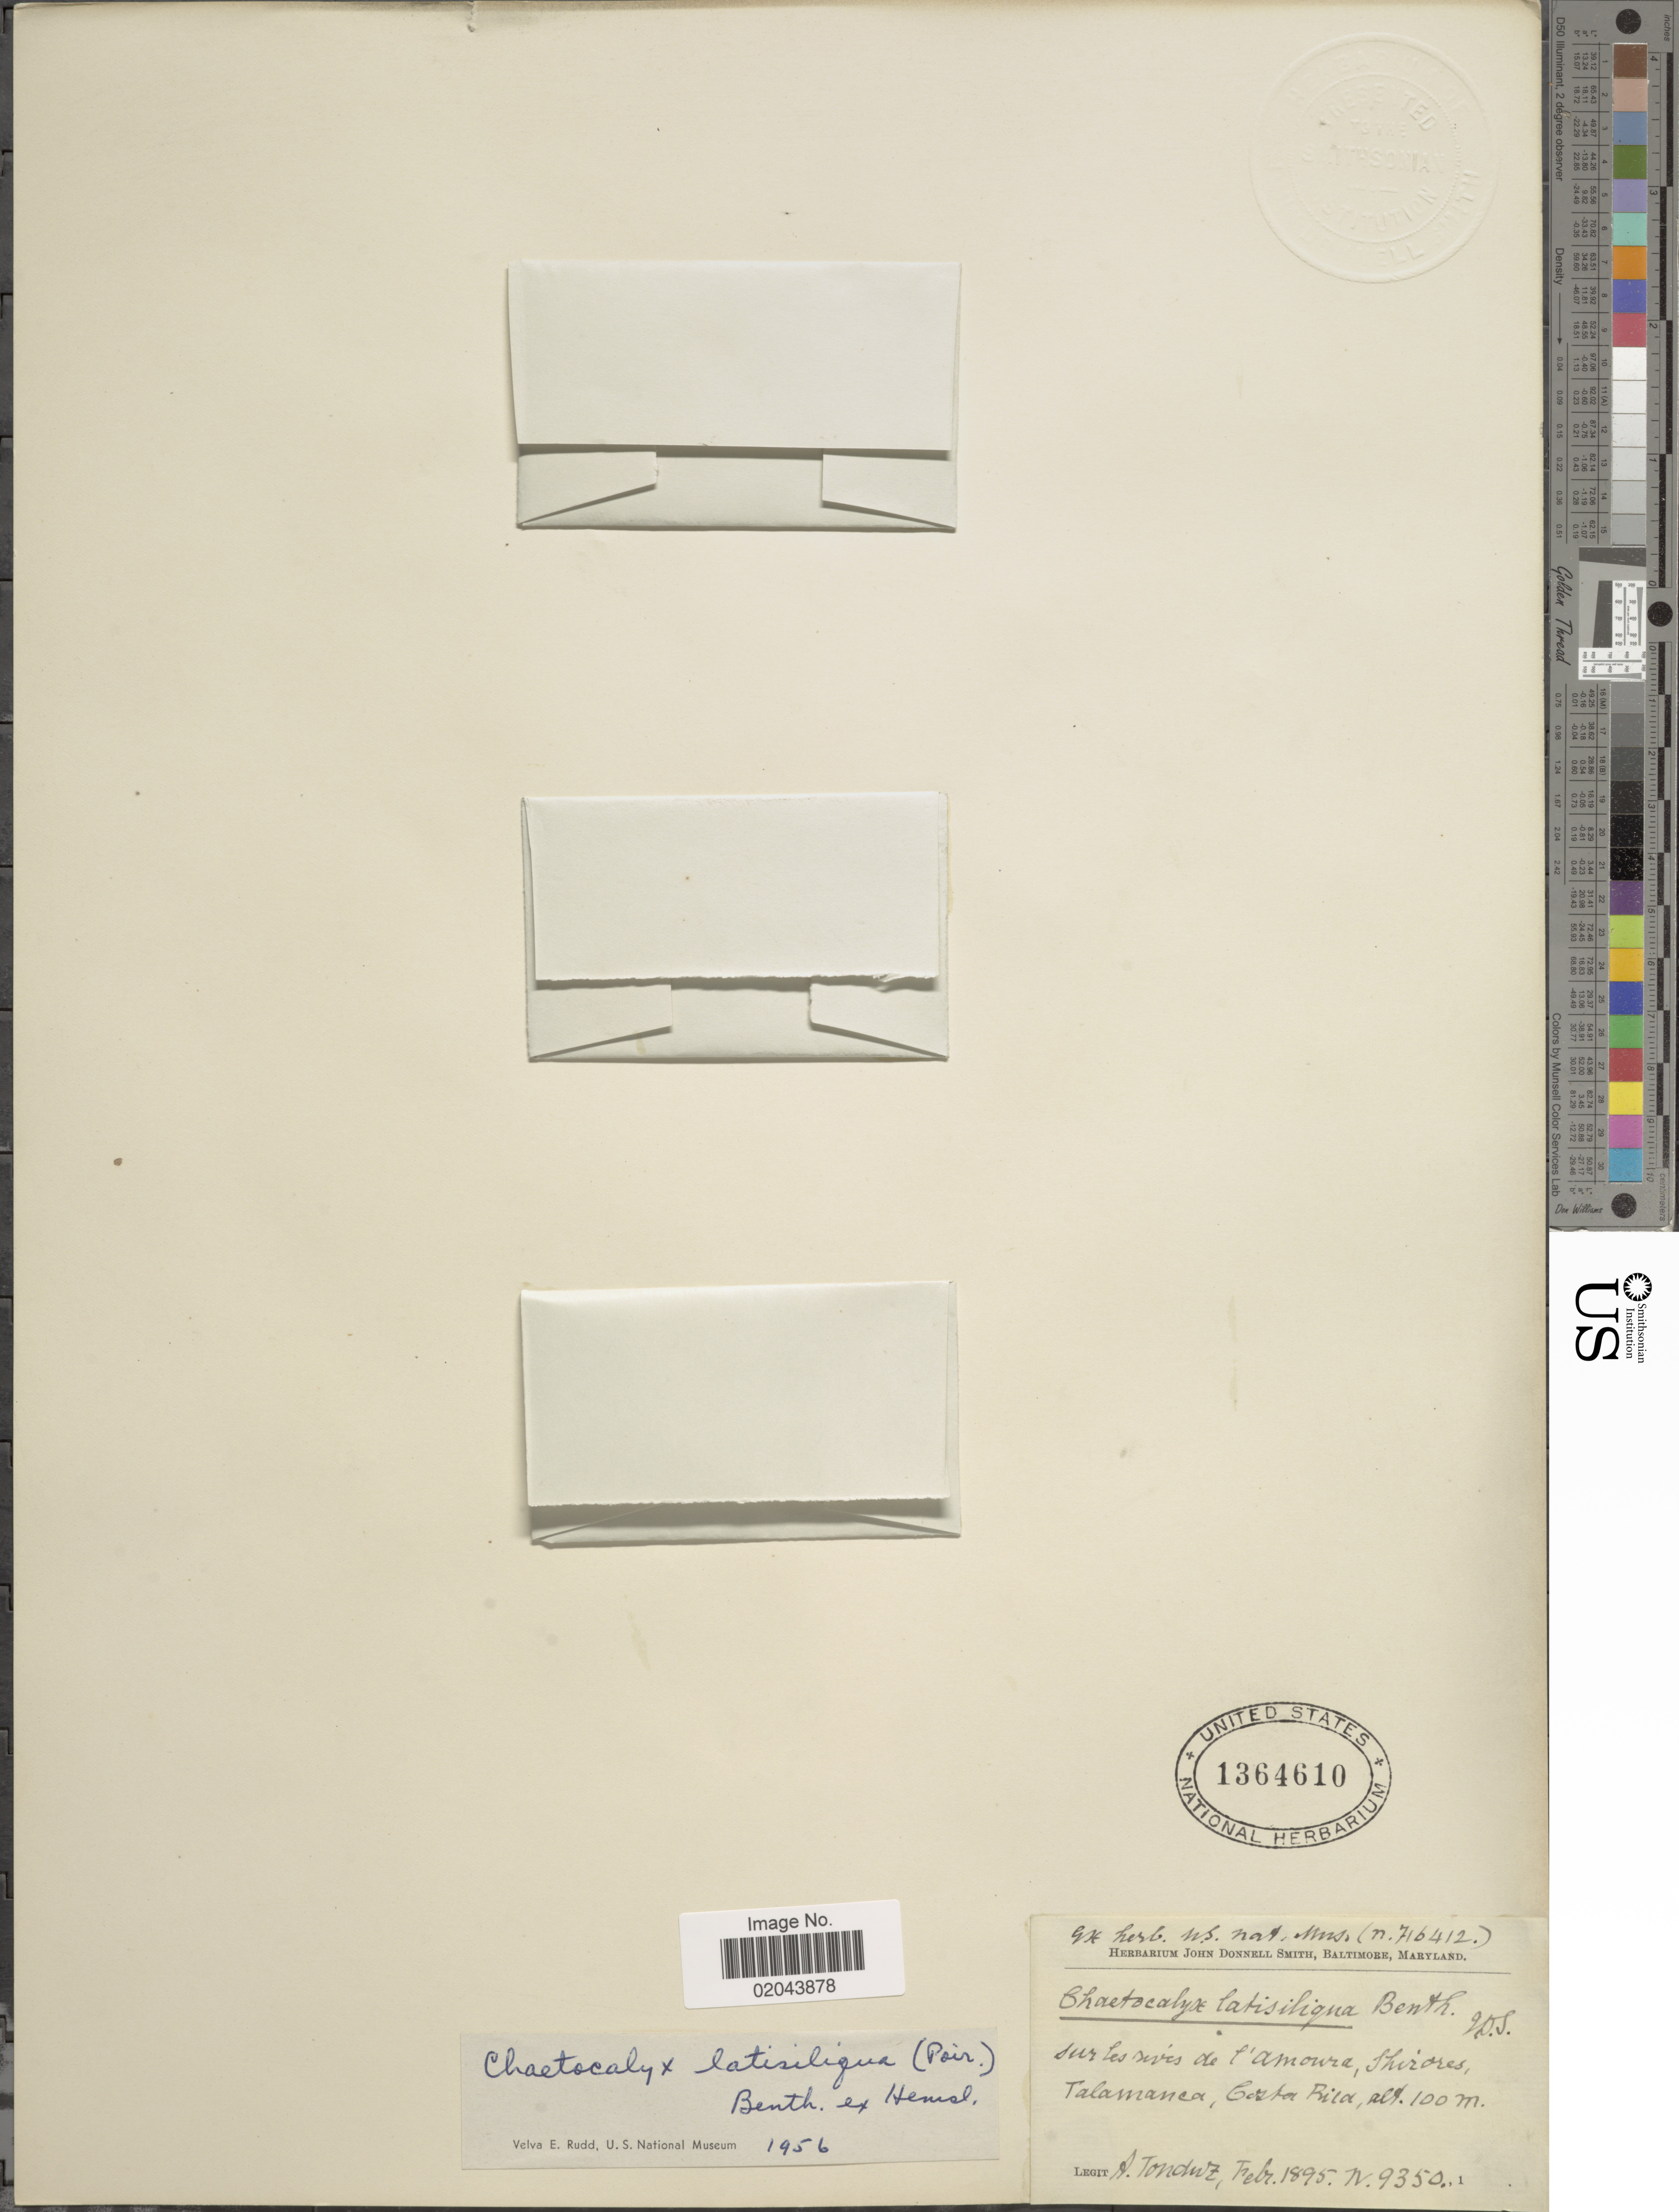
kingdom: Plantae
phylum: Tracheophyta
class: Magnoliopsida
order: Fabales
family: Fabaceae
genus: Chaetocalyx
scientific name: Chaetocalyx latisiliqua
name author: (Poir.) Benth. ex Hemsl.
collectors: A. Tonduz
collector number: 9350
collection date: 1895-02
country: Costa Rica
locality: Sur les rives de l'amoura, Shirores [Shiroles], Talamanca.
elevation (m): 100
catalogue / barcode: US 1364610